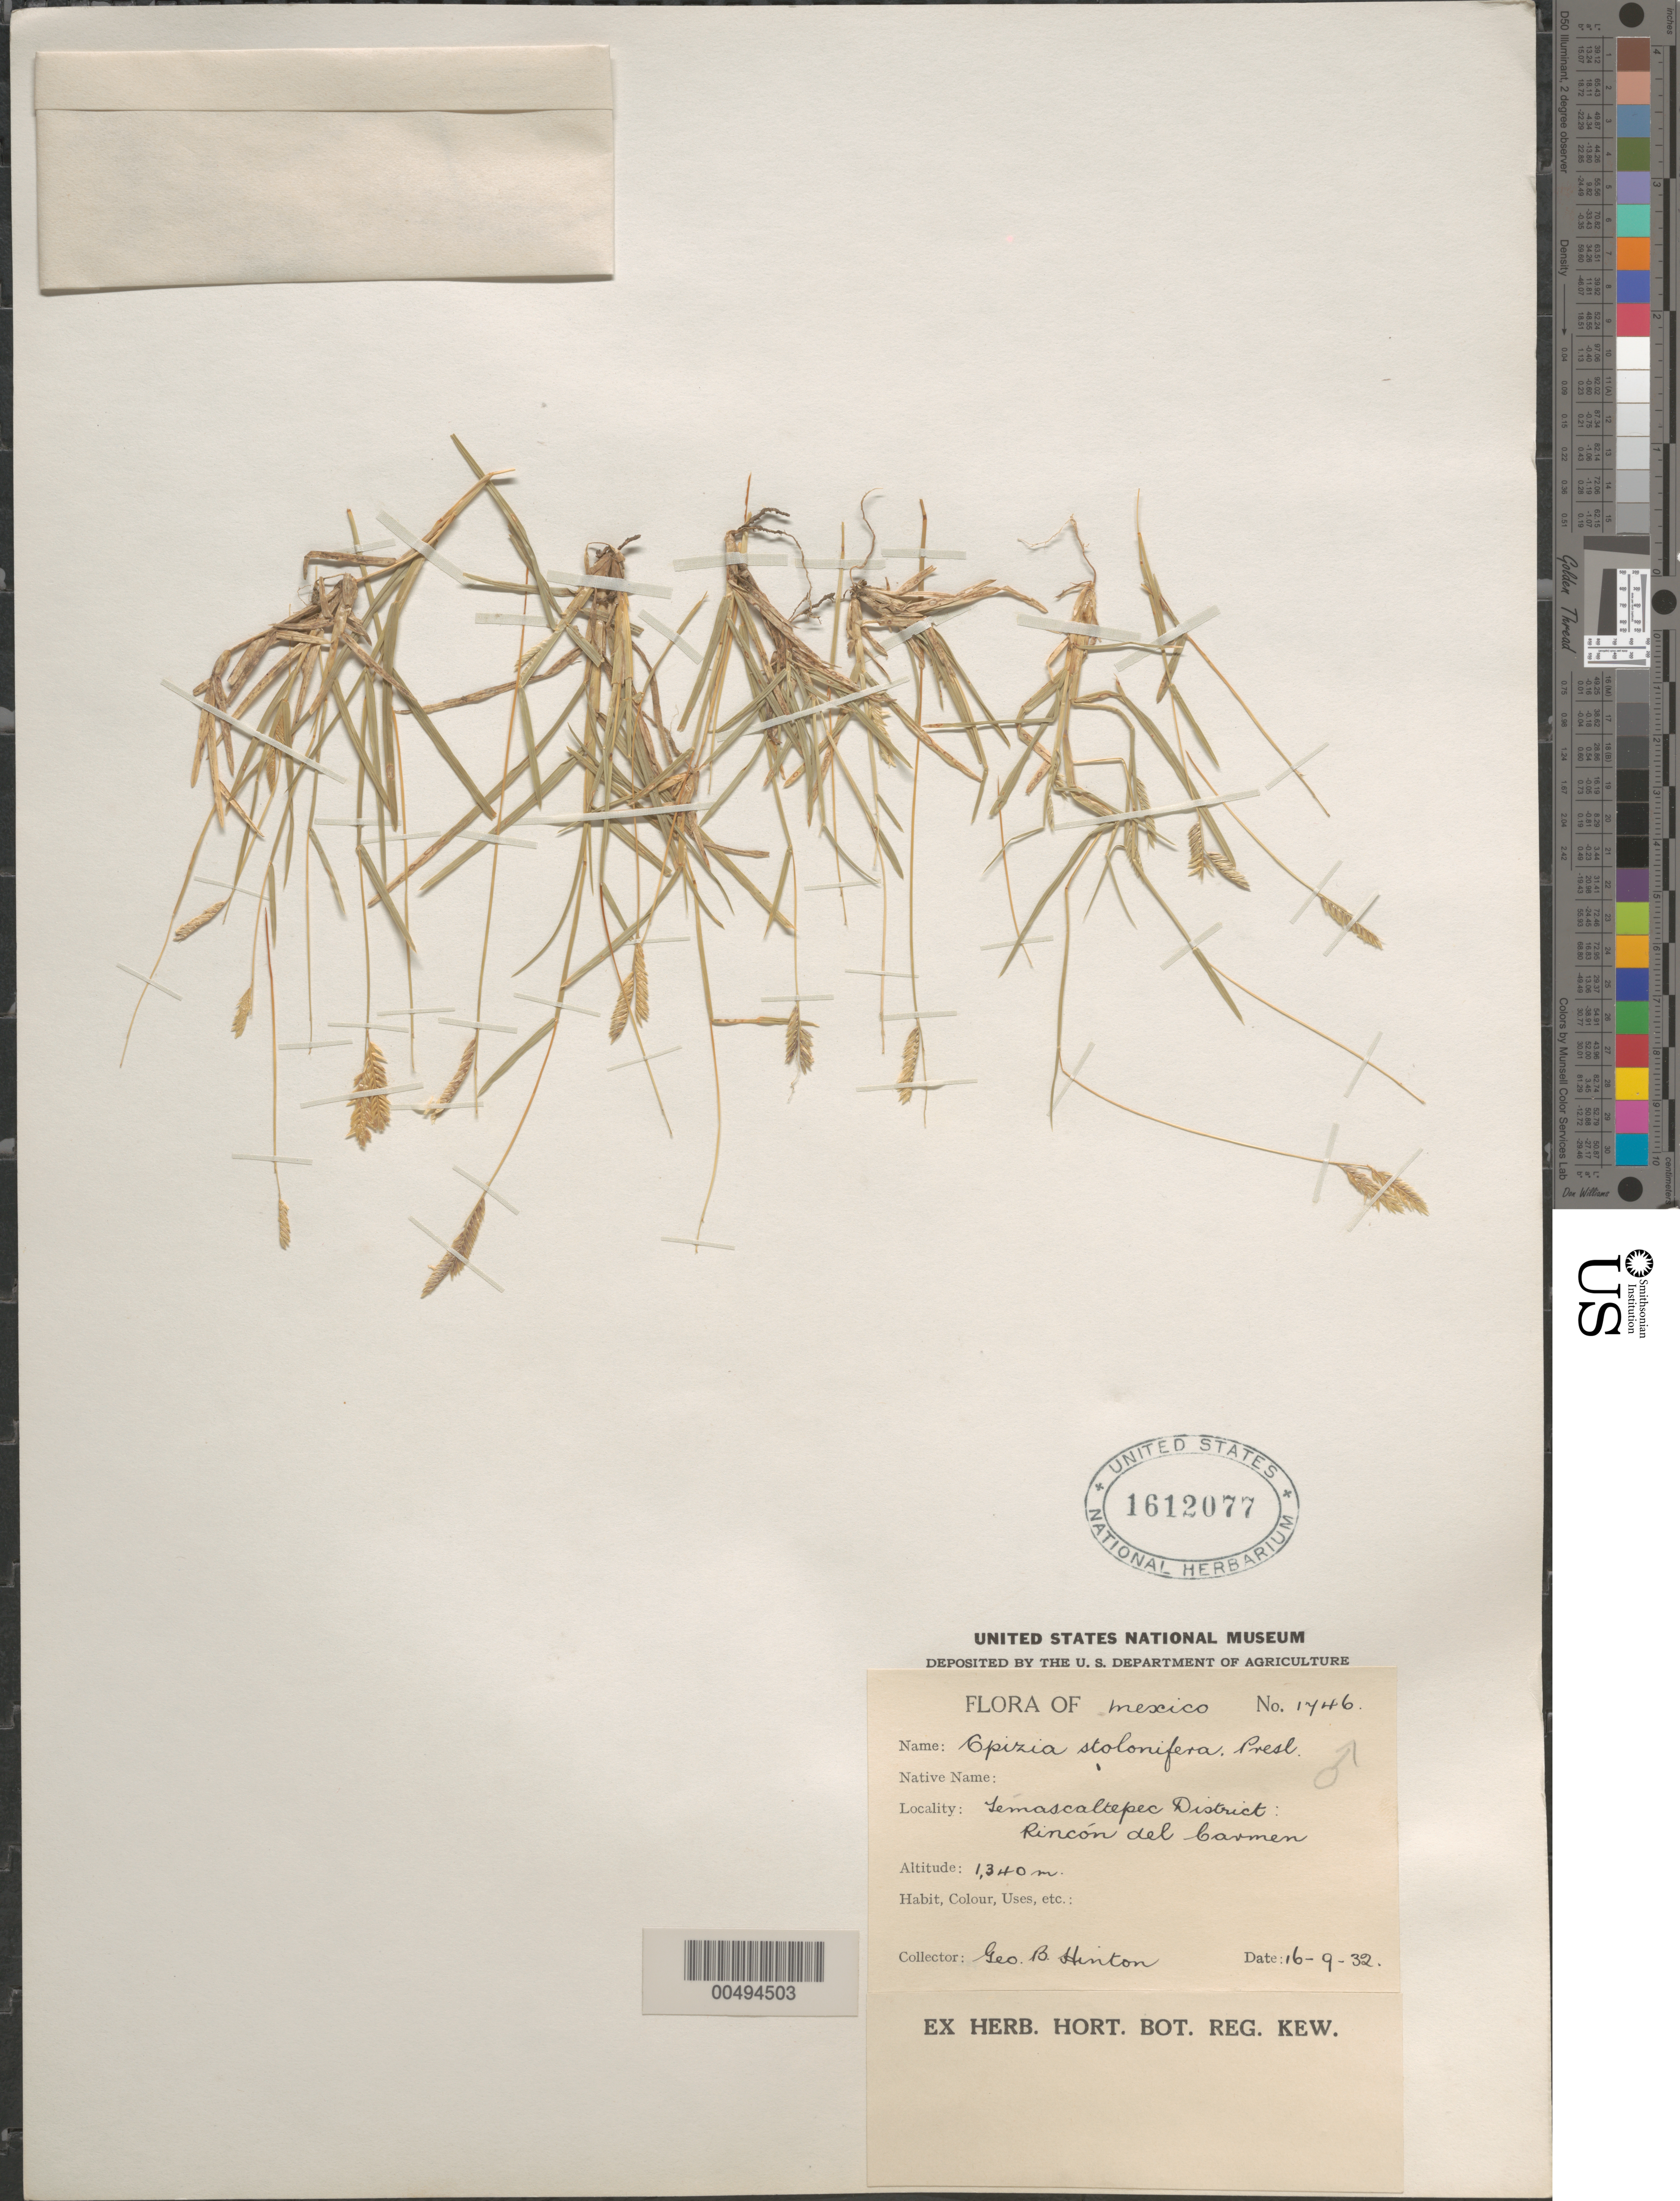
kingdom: Plantae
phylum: Tracheophyta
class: Liliopsida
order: Poales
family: Poaceae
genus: Opizia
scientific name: Opizia stolonifera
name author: J. Presl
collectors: G. B. Hinton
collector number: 1646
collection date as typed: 19 Sep 1932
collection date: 1932-09-19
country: Mexico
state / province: México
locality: Temascaltepec Dist: Rinc¢n del Carmen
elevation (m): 1340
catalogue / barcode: US 1612077